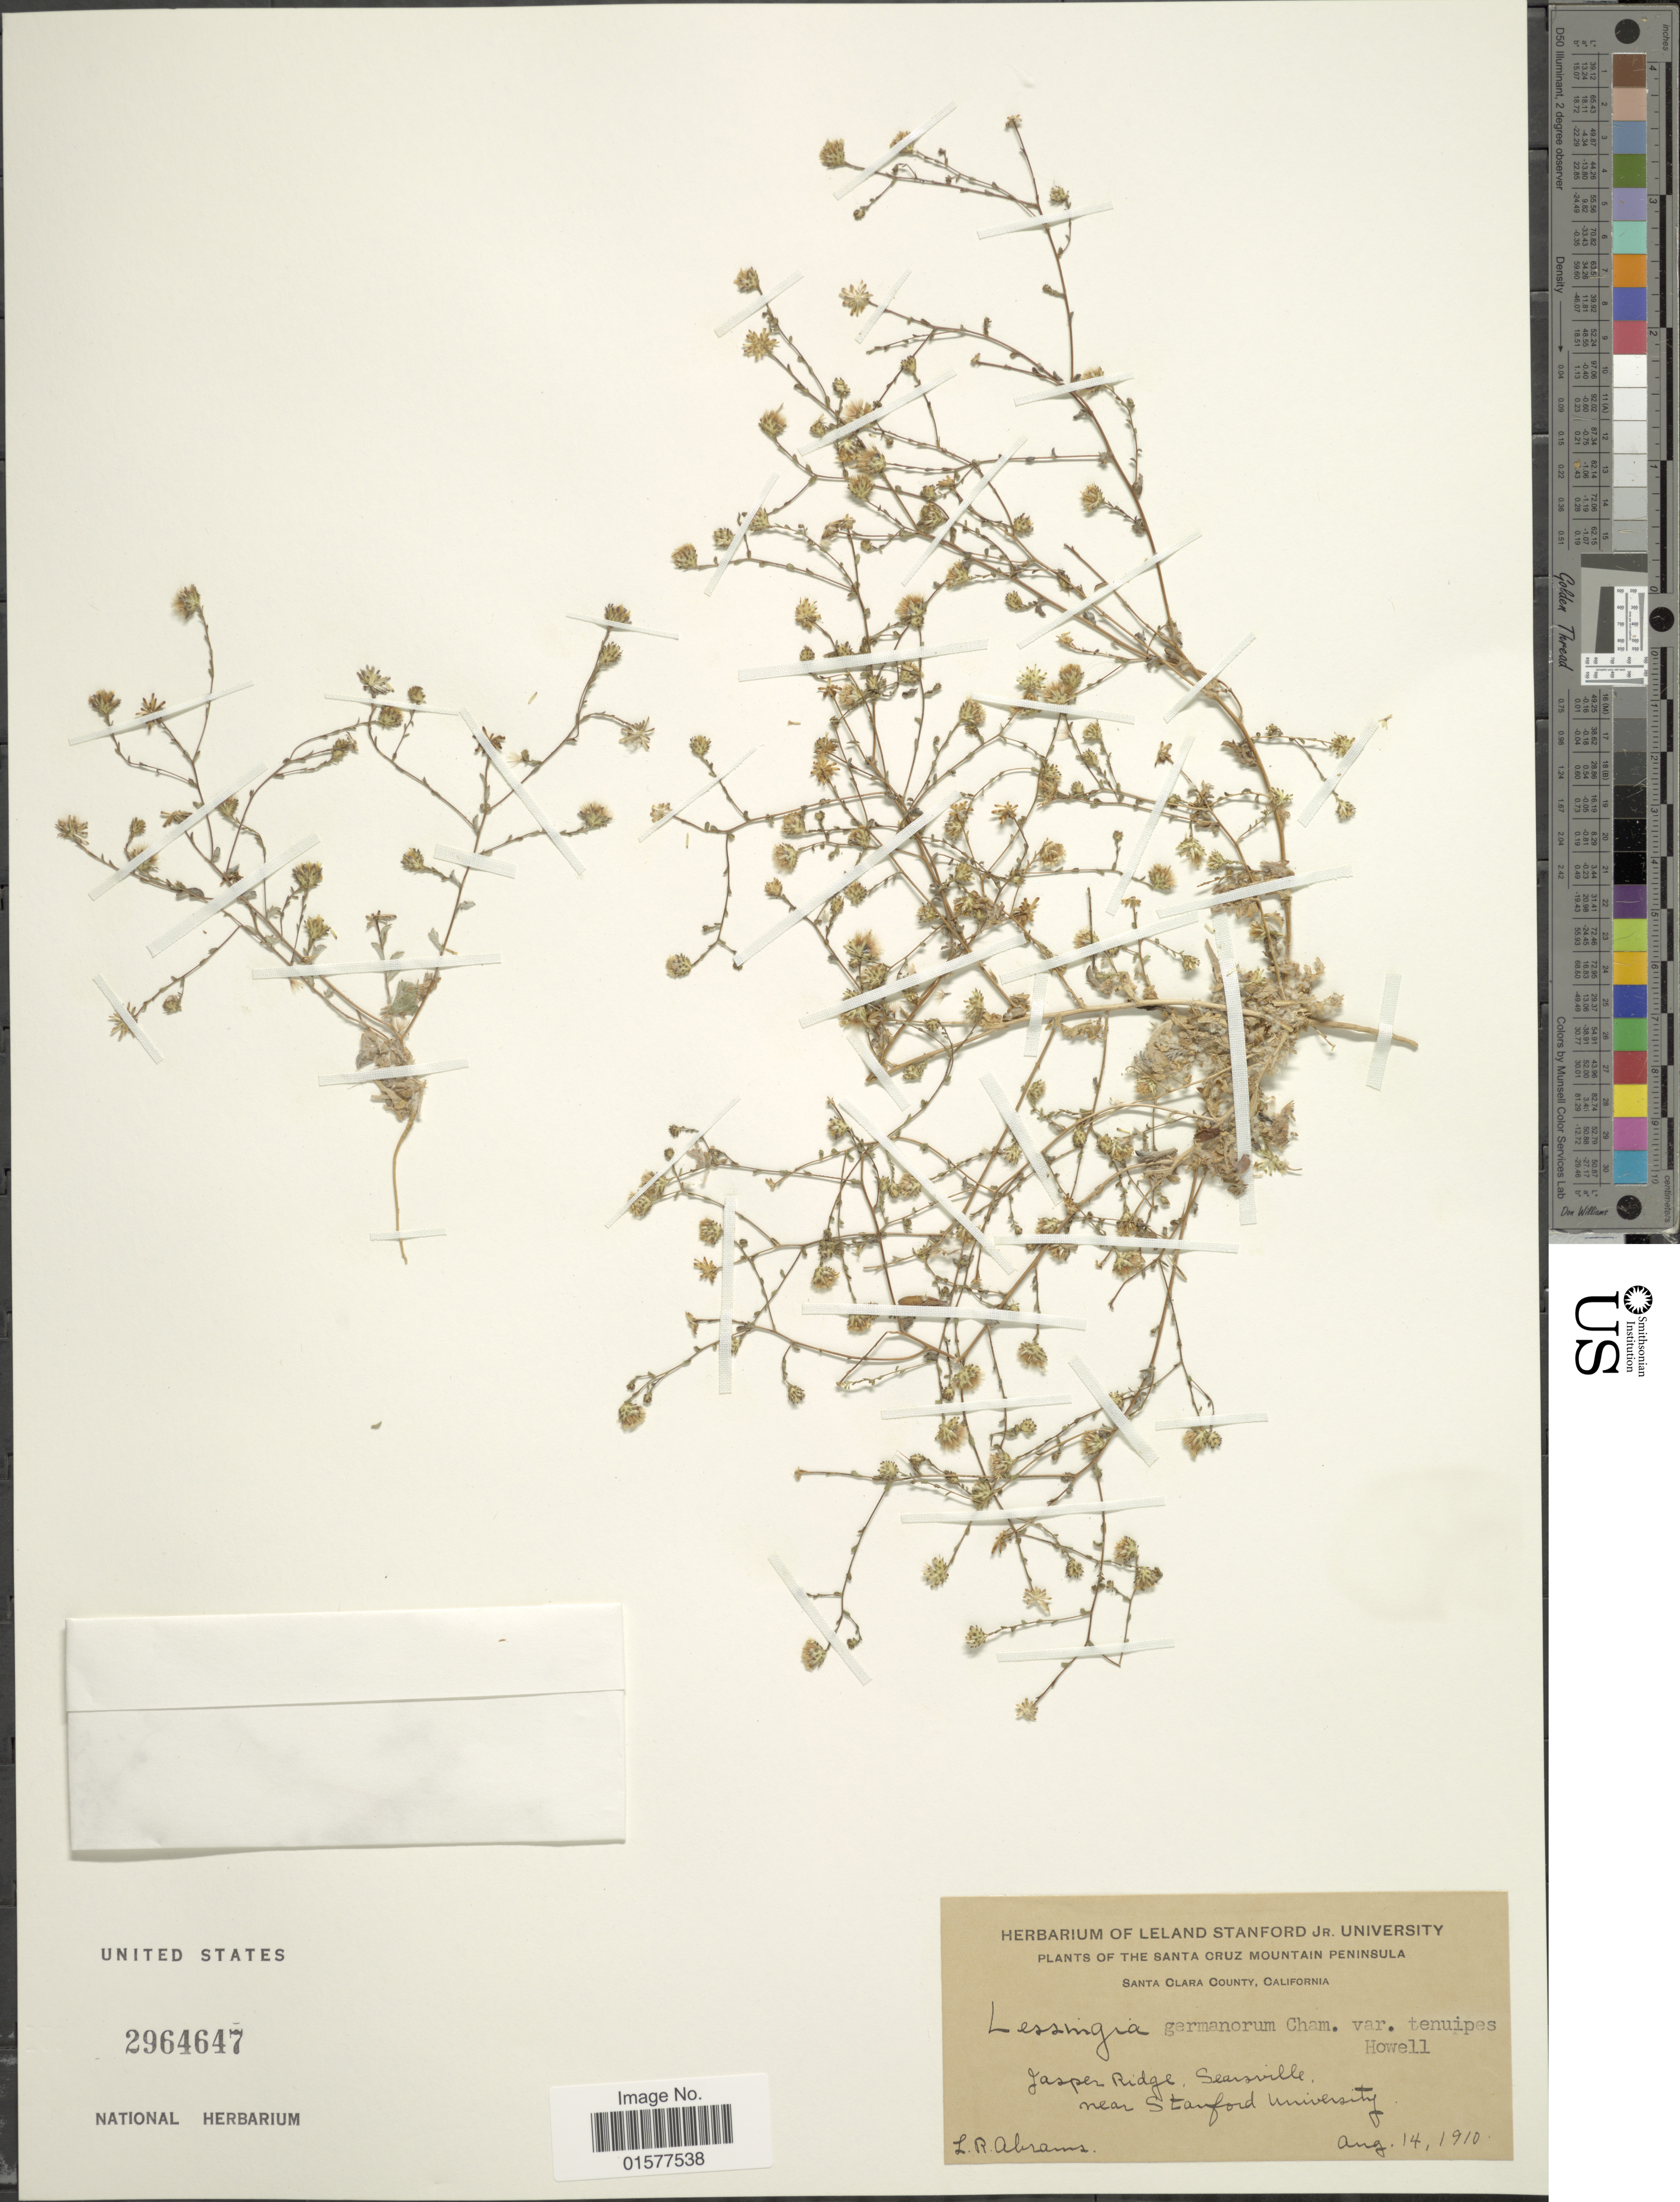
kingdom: Plantae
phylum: Tracheophyta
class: Magnoliopsida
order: Asterales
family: Asteraceae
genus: Lessingia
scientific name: Lessingia germanorum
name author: Cham.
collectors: L. Abrams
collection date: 1910-08-14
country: United States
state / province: California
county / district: Santa Cruz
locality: The Santa Cruz Mountain Peninsula, Santa Cruz County, Jasper Ridge, Searsville, near Stanford University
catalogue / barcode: US 2964647